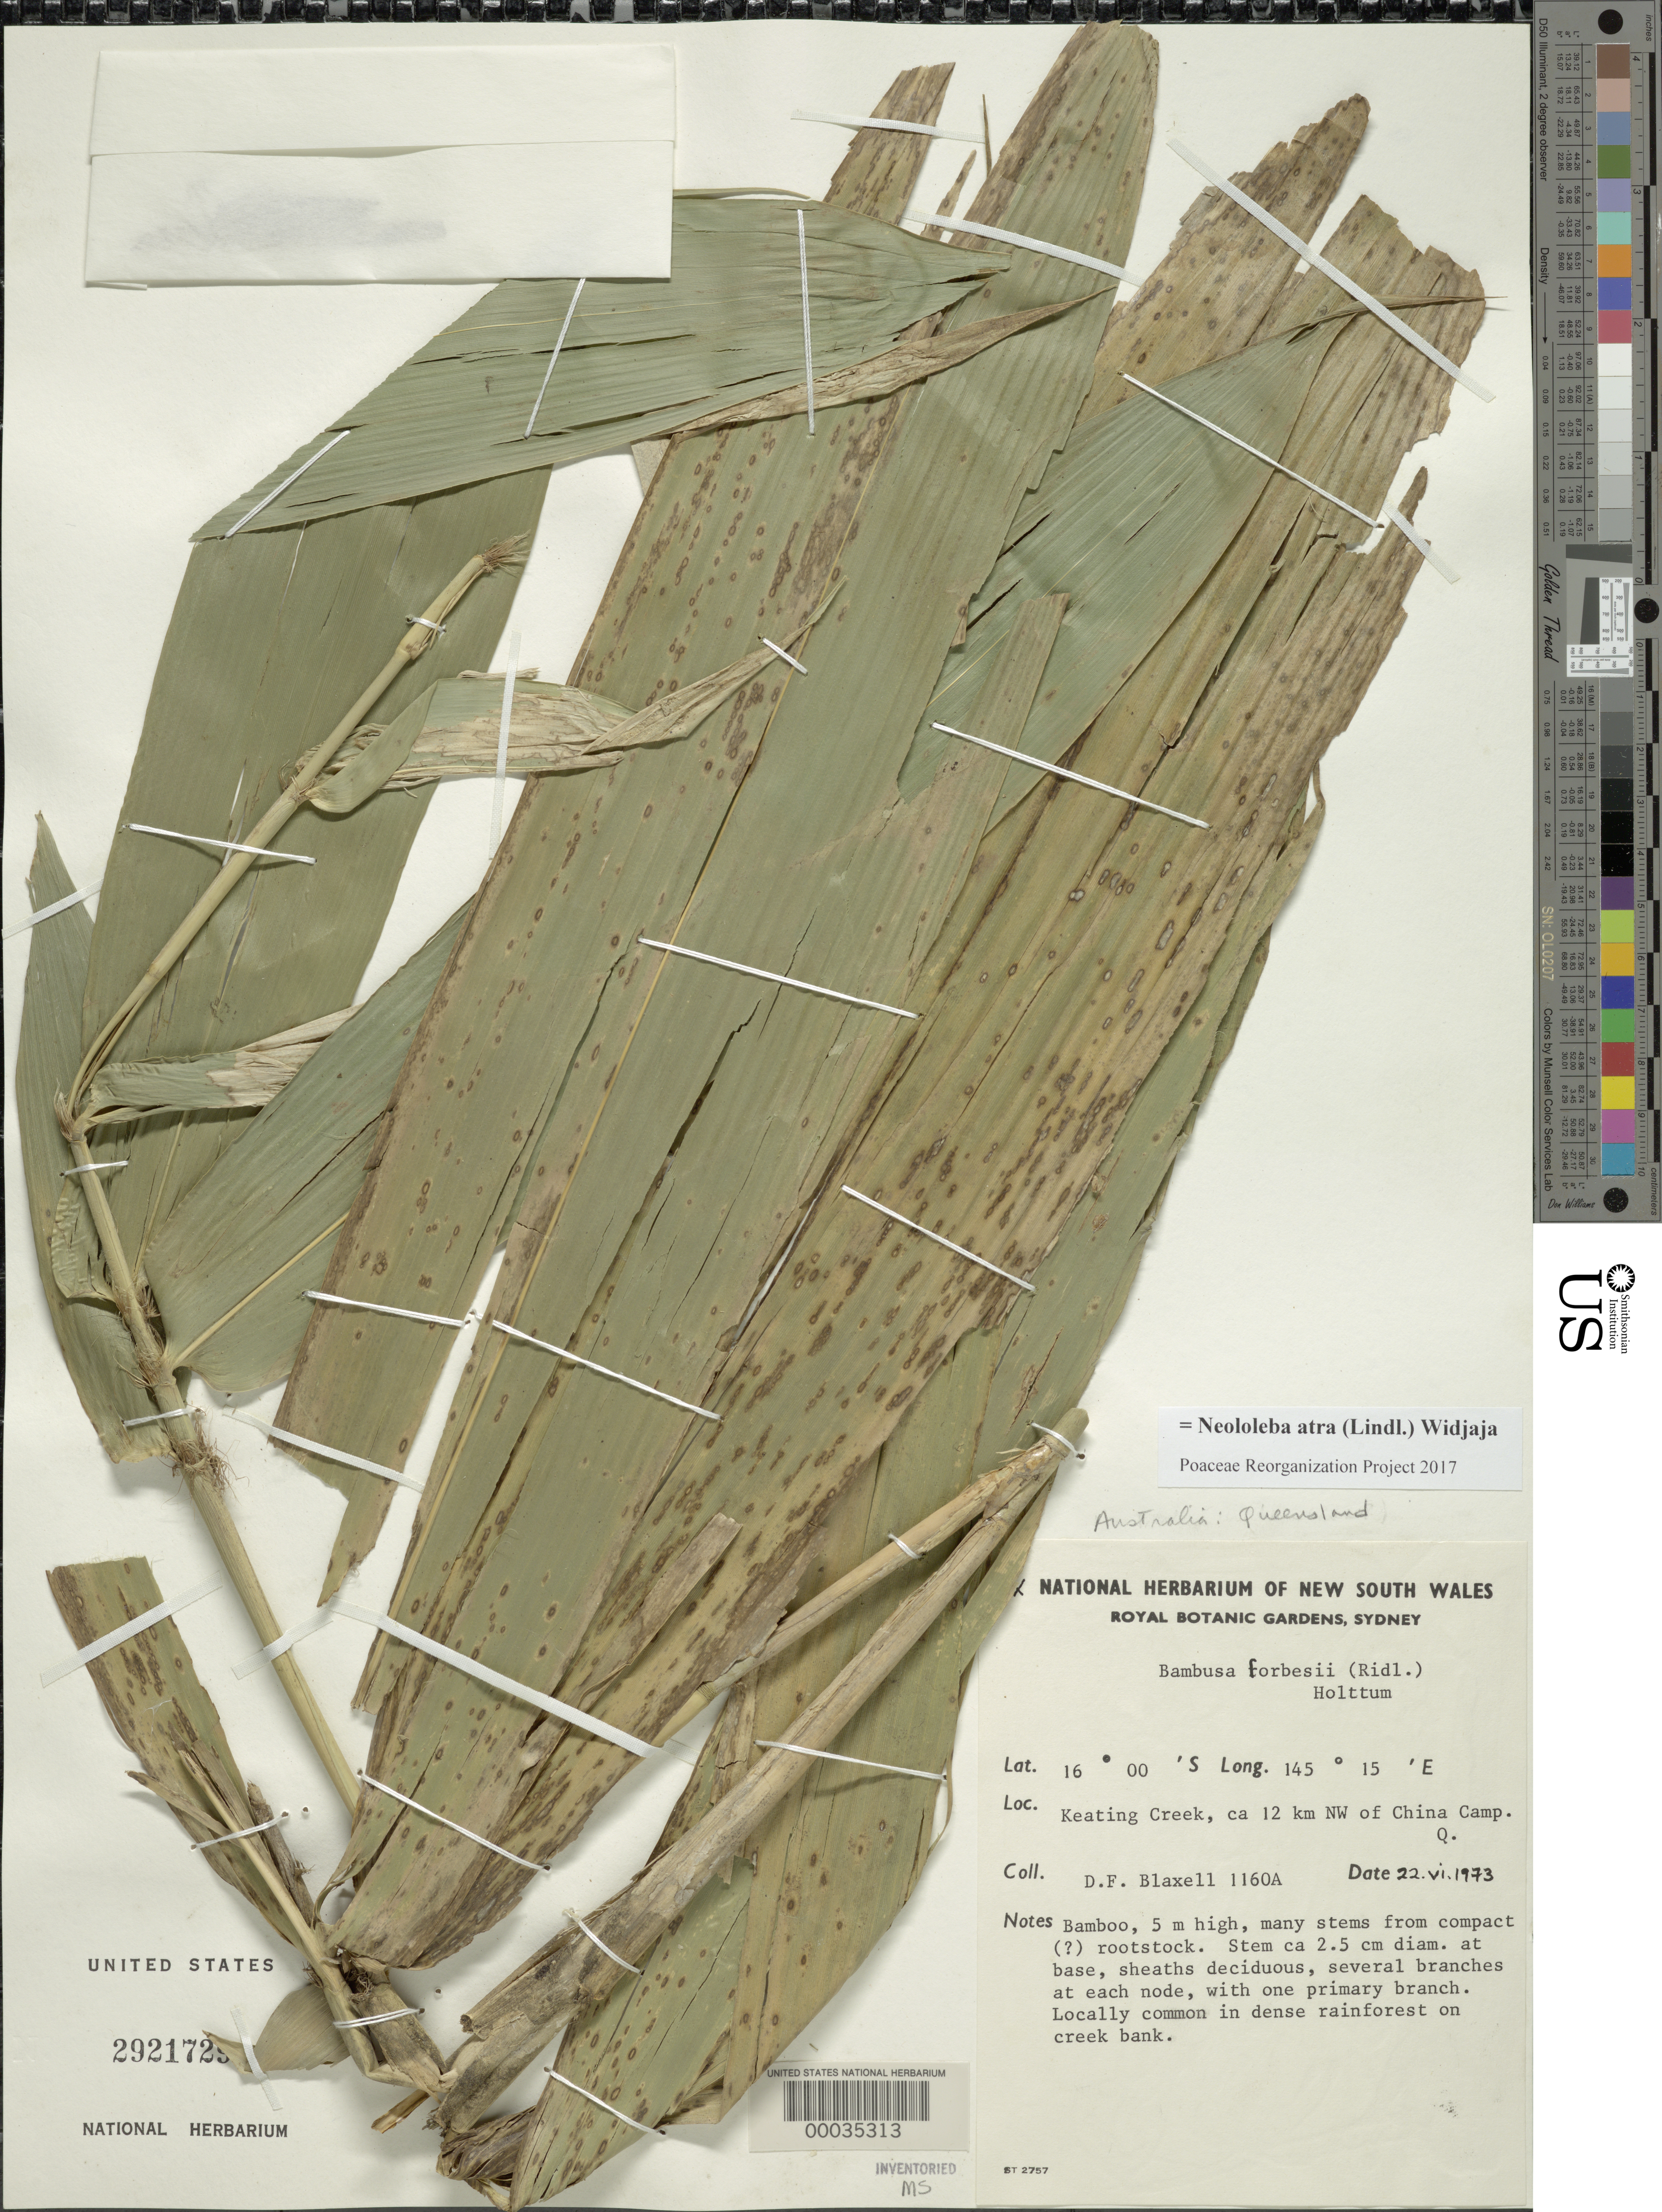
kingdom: Plantae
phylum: Tracheophyta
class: Liliopsida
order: Poales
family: Poaceae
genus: Neololeba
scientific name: Neololeba atra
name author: (Lindl.) Widjaja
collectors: D. Blaxell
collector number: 1160 A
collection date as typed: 22 Jun 1973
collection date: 1973-06-22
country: Australia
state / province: Queensland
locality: Keating creek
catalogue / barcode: US 2921729